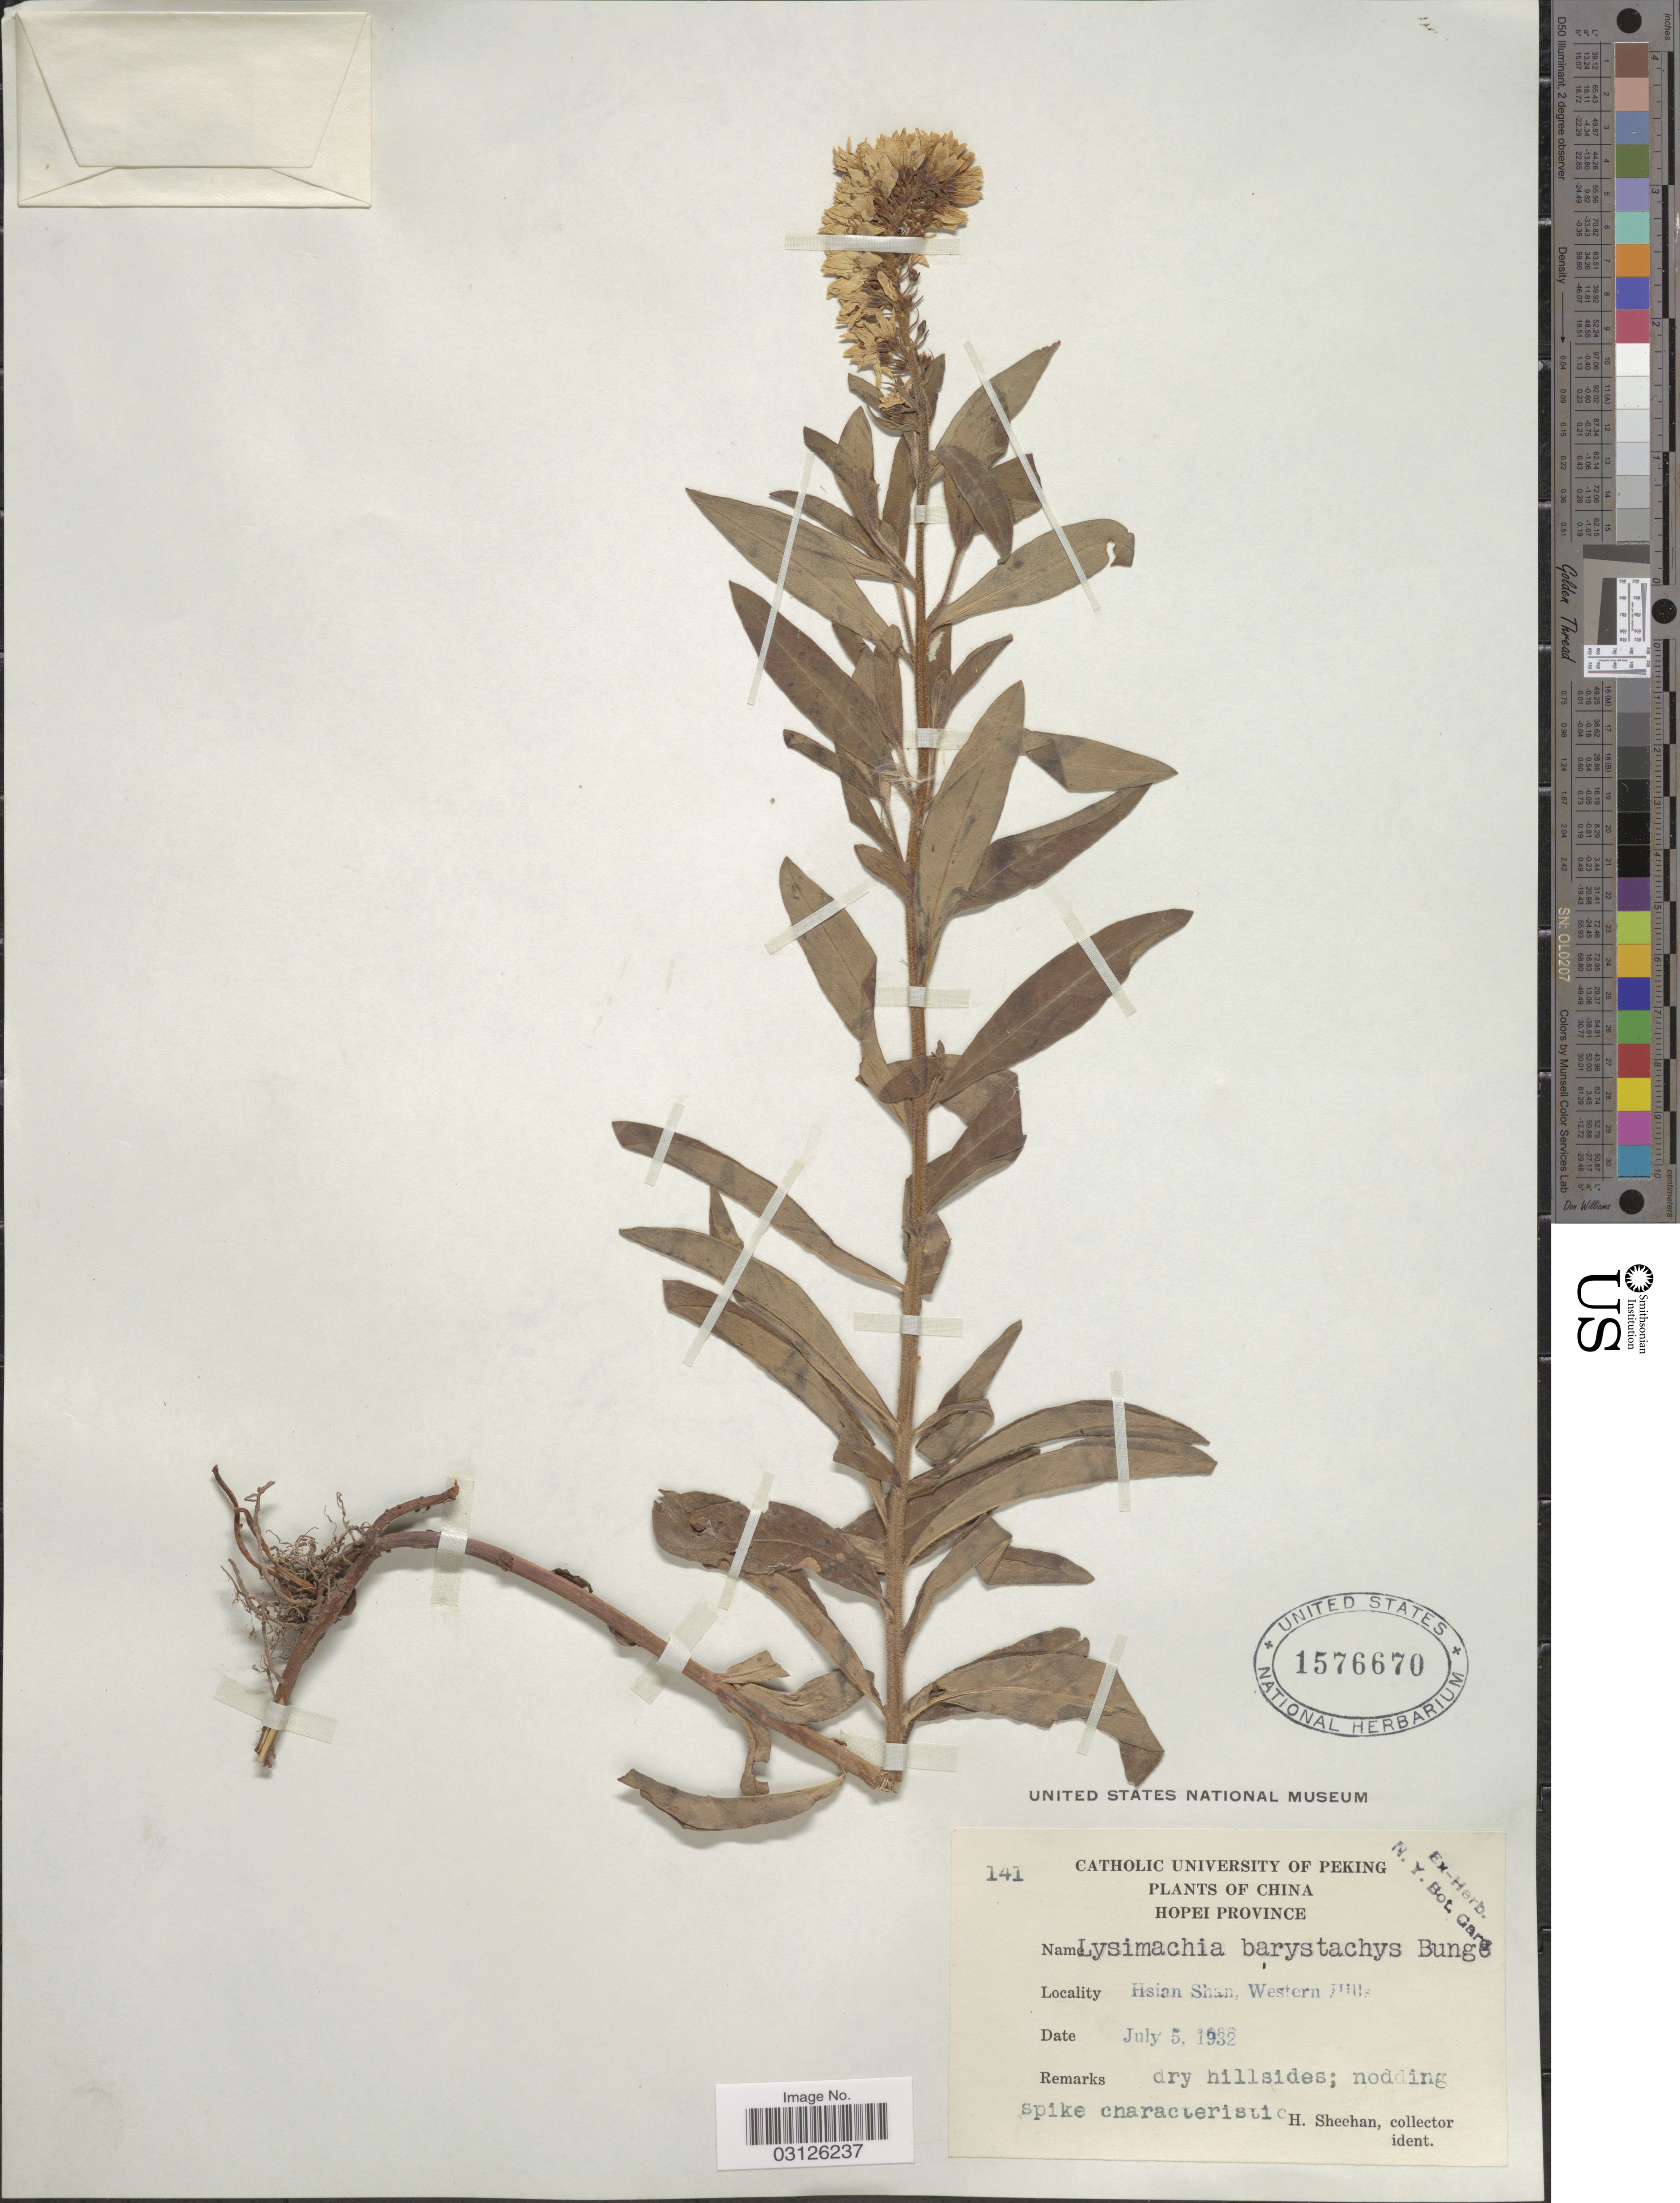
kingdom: Plantae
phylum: Tracheophyta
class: Magnoliopsida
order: Ericales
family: Primulaceae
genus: Lysimachia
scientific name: Lysimachia barystachys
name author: Bunge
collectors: H. Sheehan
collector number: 141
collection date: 1932-07-05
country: China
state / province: Hebei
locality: Hopei Province. Hsian Shan, Western Hills.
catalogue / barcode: US 1576670